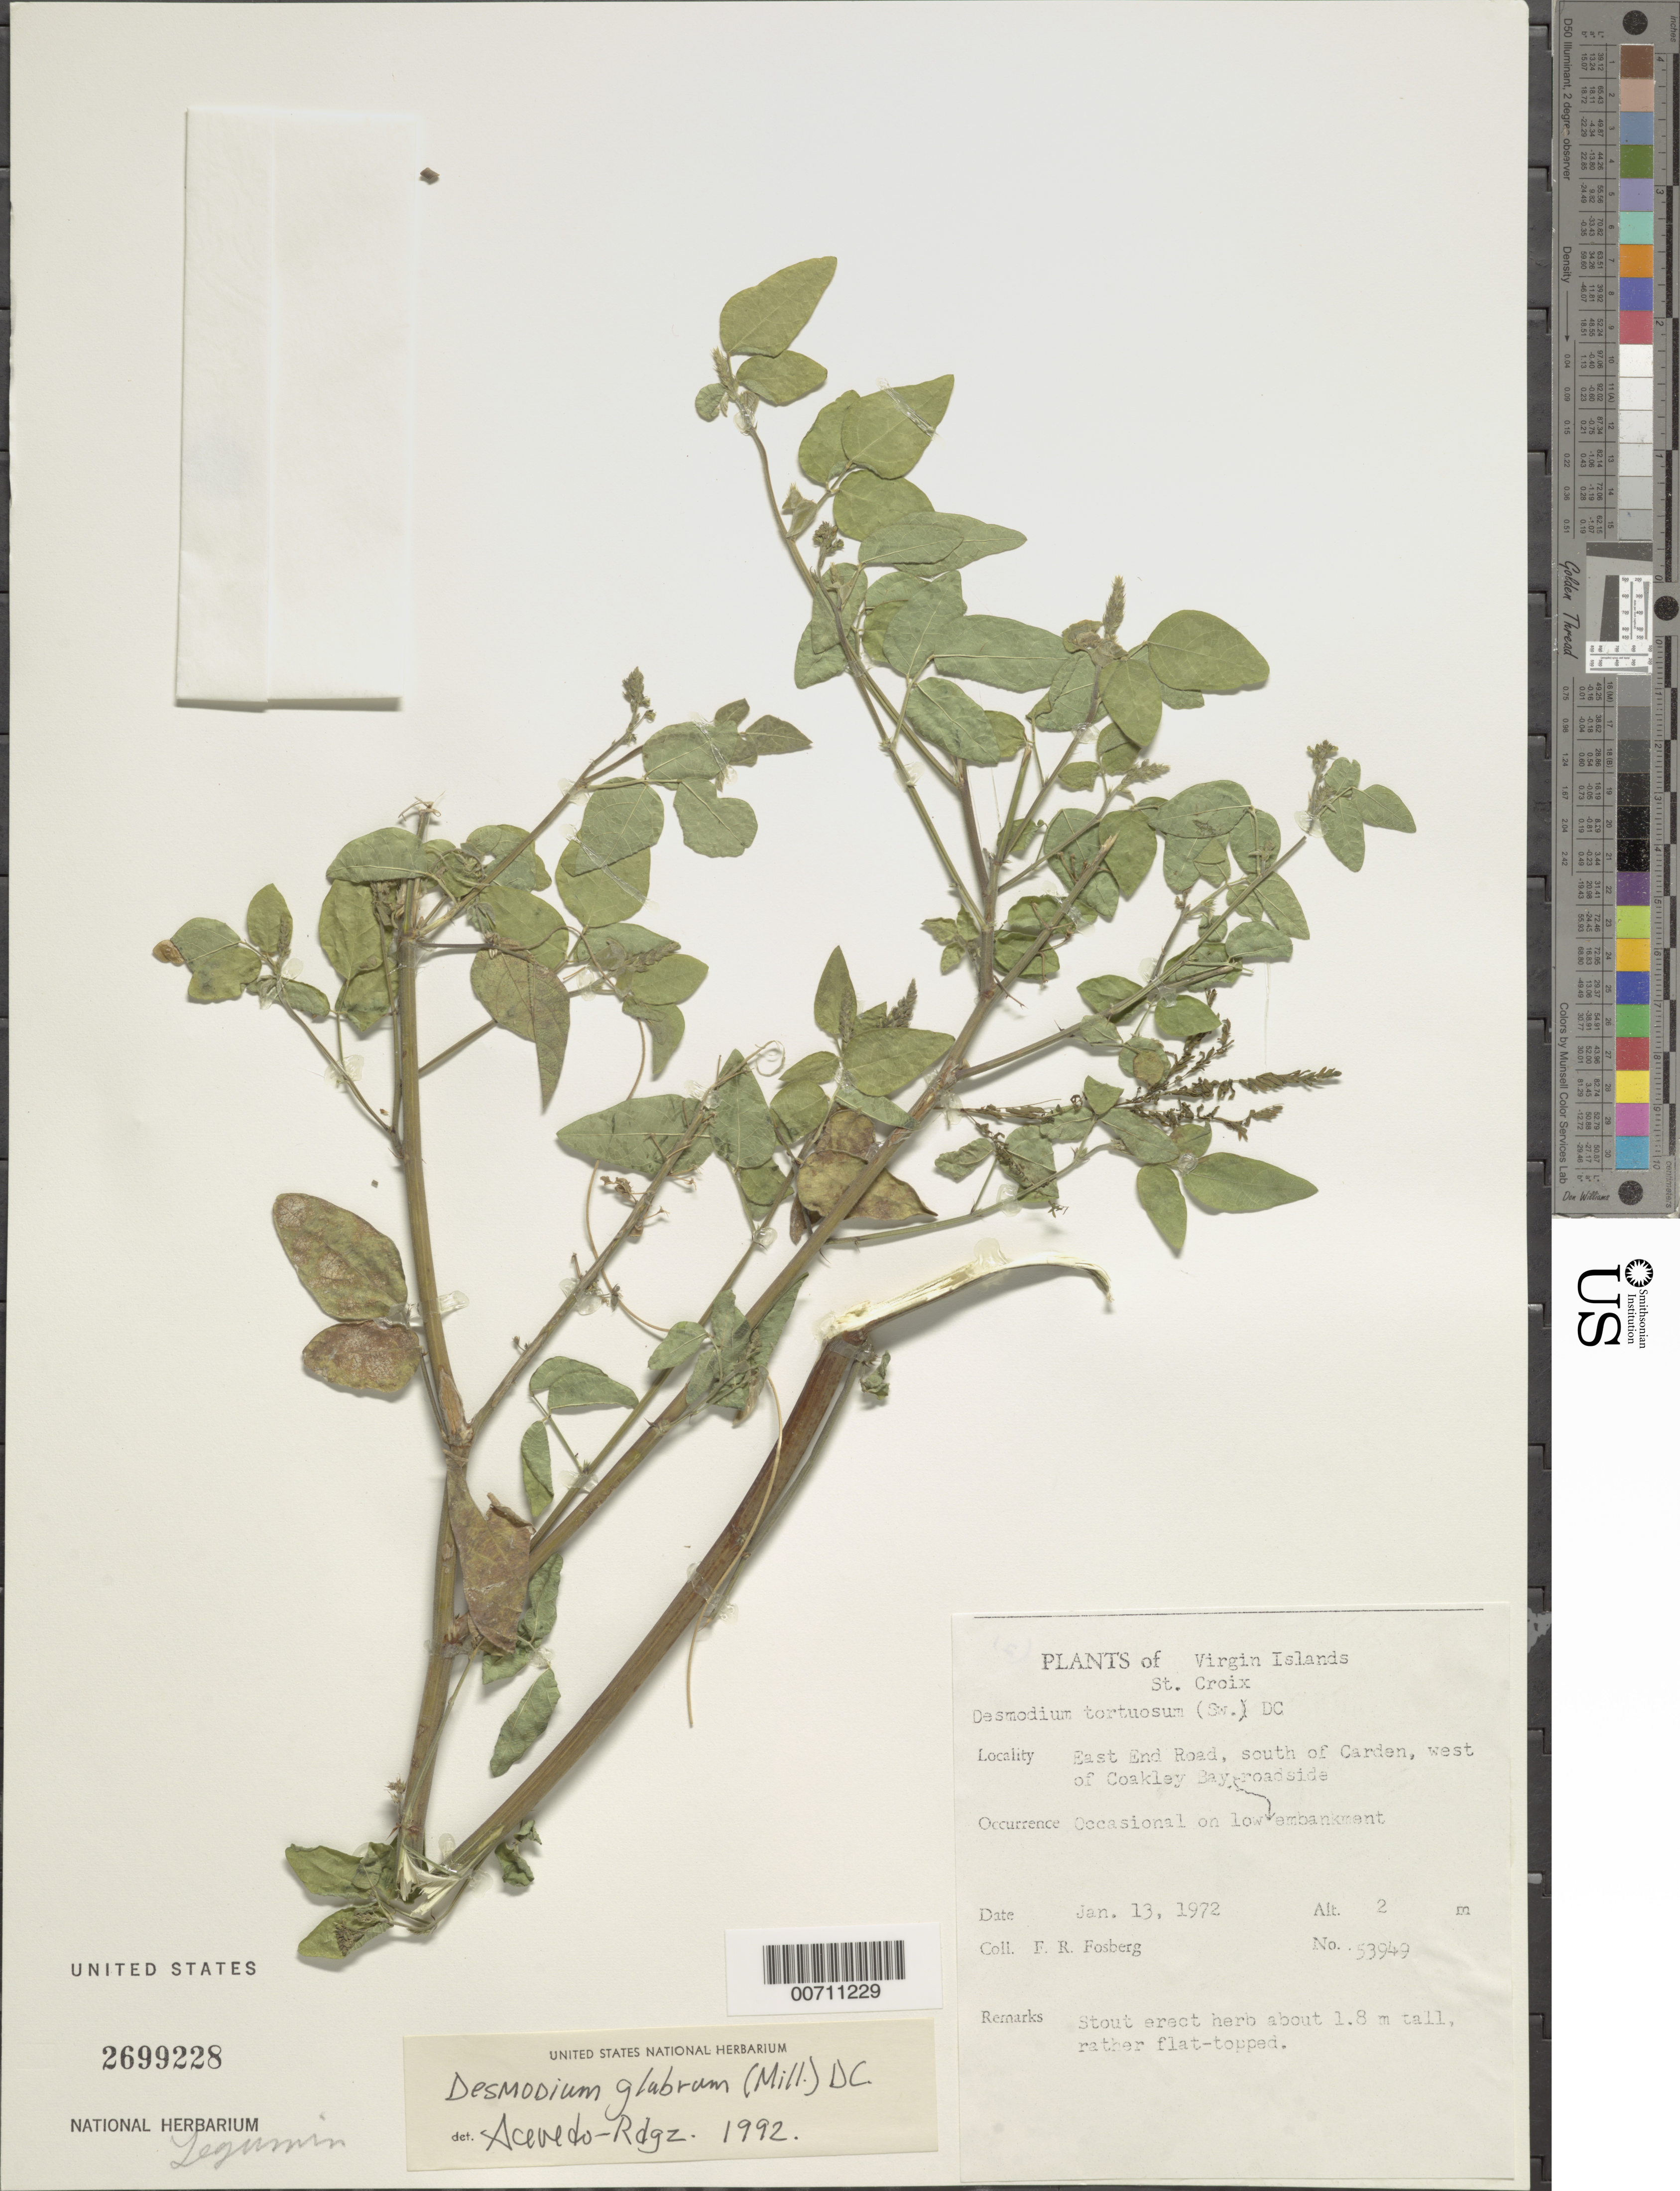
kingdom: Plantae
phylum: Tracheophyta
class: Magnoliopsida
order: Fabales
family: Fabaceae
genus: Desmodium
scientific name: Desmodium glabrum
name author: (Mill.) DC.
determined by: Acevedo-Rodríguez, P., (BOT), Smithsonian Institution - National Museum of Natural History (UNITED STATES)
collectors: F. R. Fosberg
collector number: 53949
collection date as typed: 13 Jan 1972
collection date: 1972-01-13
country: U.S. Virgin Islands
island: St. Croix Island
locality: East End Rd, S of Carden, W of Coakley Bay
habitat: On low roadside embankment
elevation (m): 2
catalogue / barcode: US 2699228